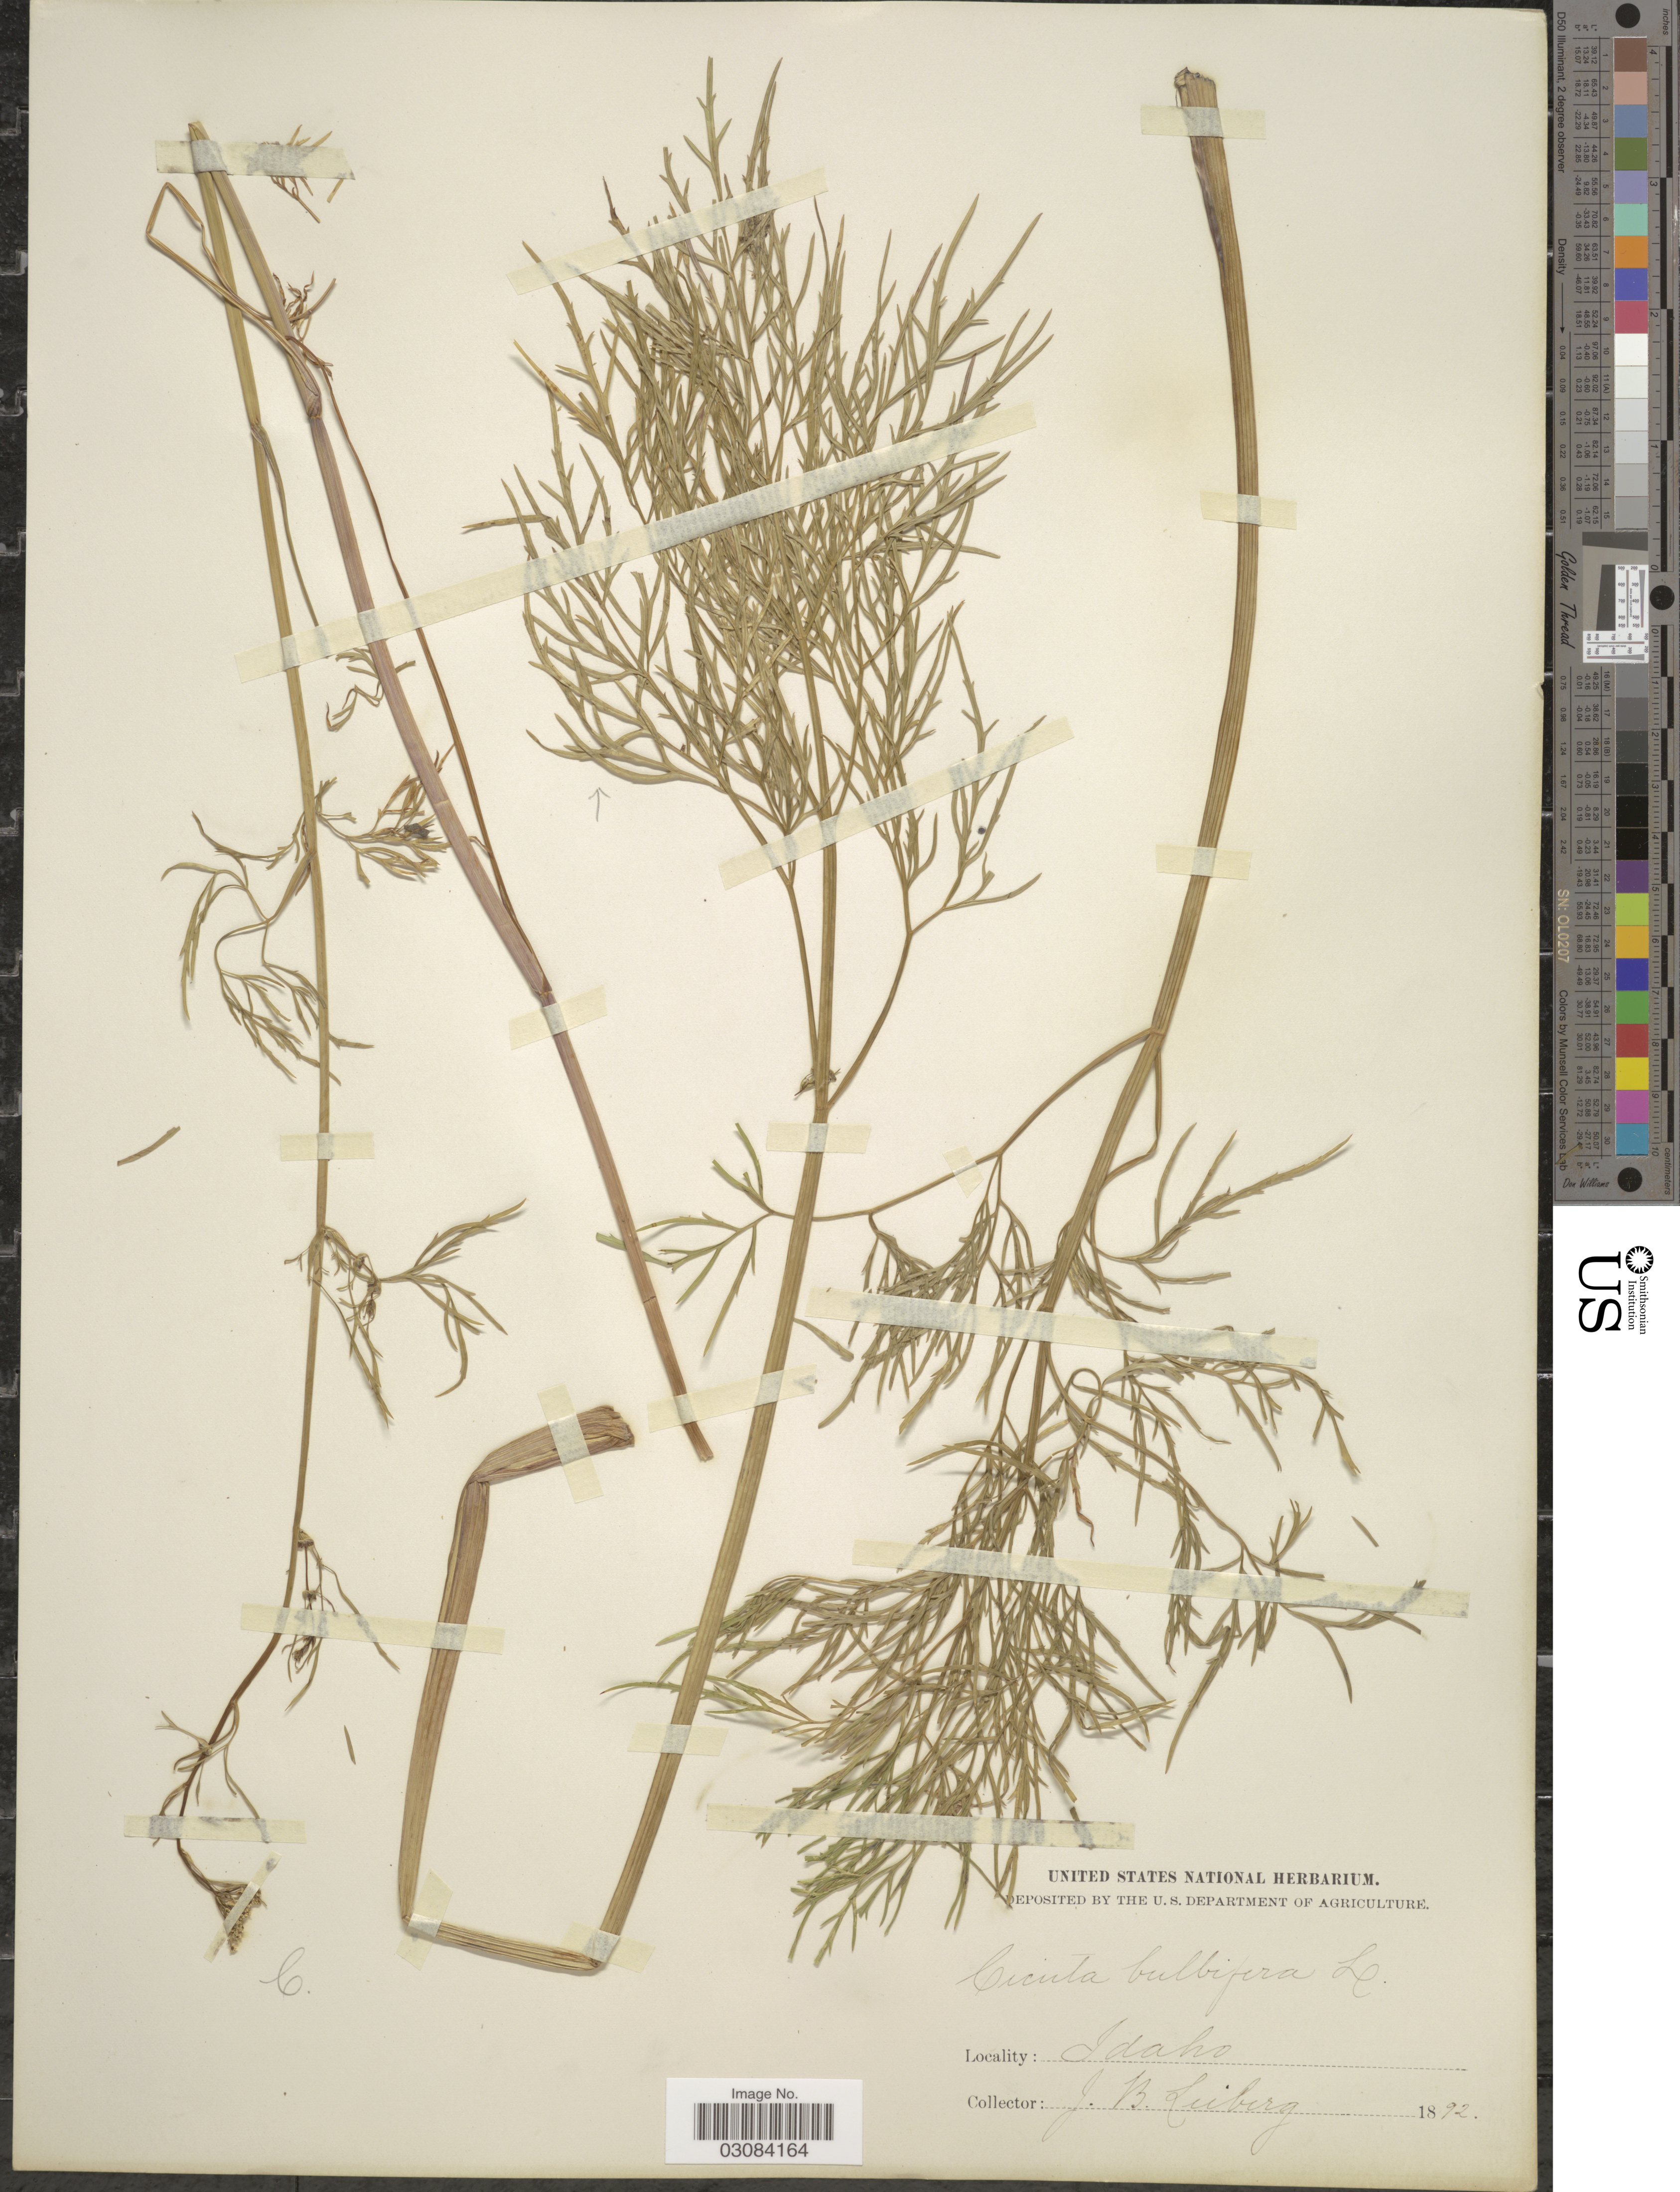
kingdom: Plantae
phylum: Tracheophyta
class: Magnoliopsida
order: Apiales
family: Apiaceae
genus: Cicuta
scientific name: Cicuta bulbifera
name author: L.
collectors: J. B. Leiberg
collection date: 1892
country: United States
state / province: Idaho